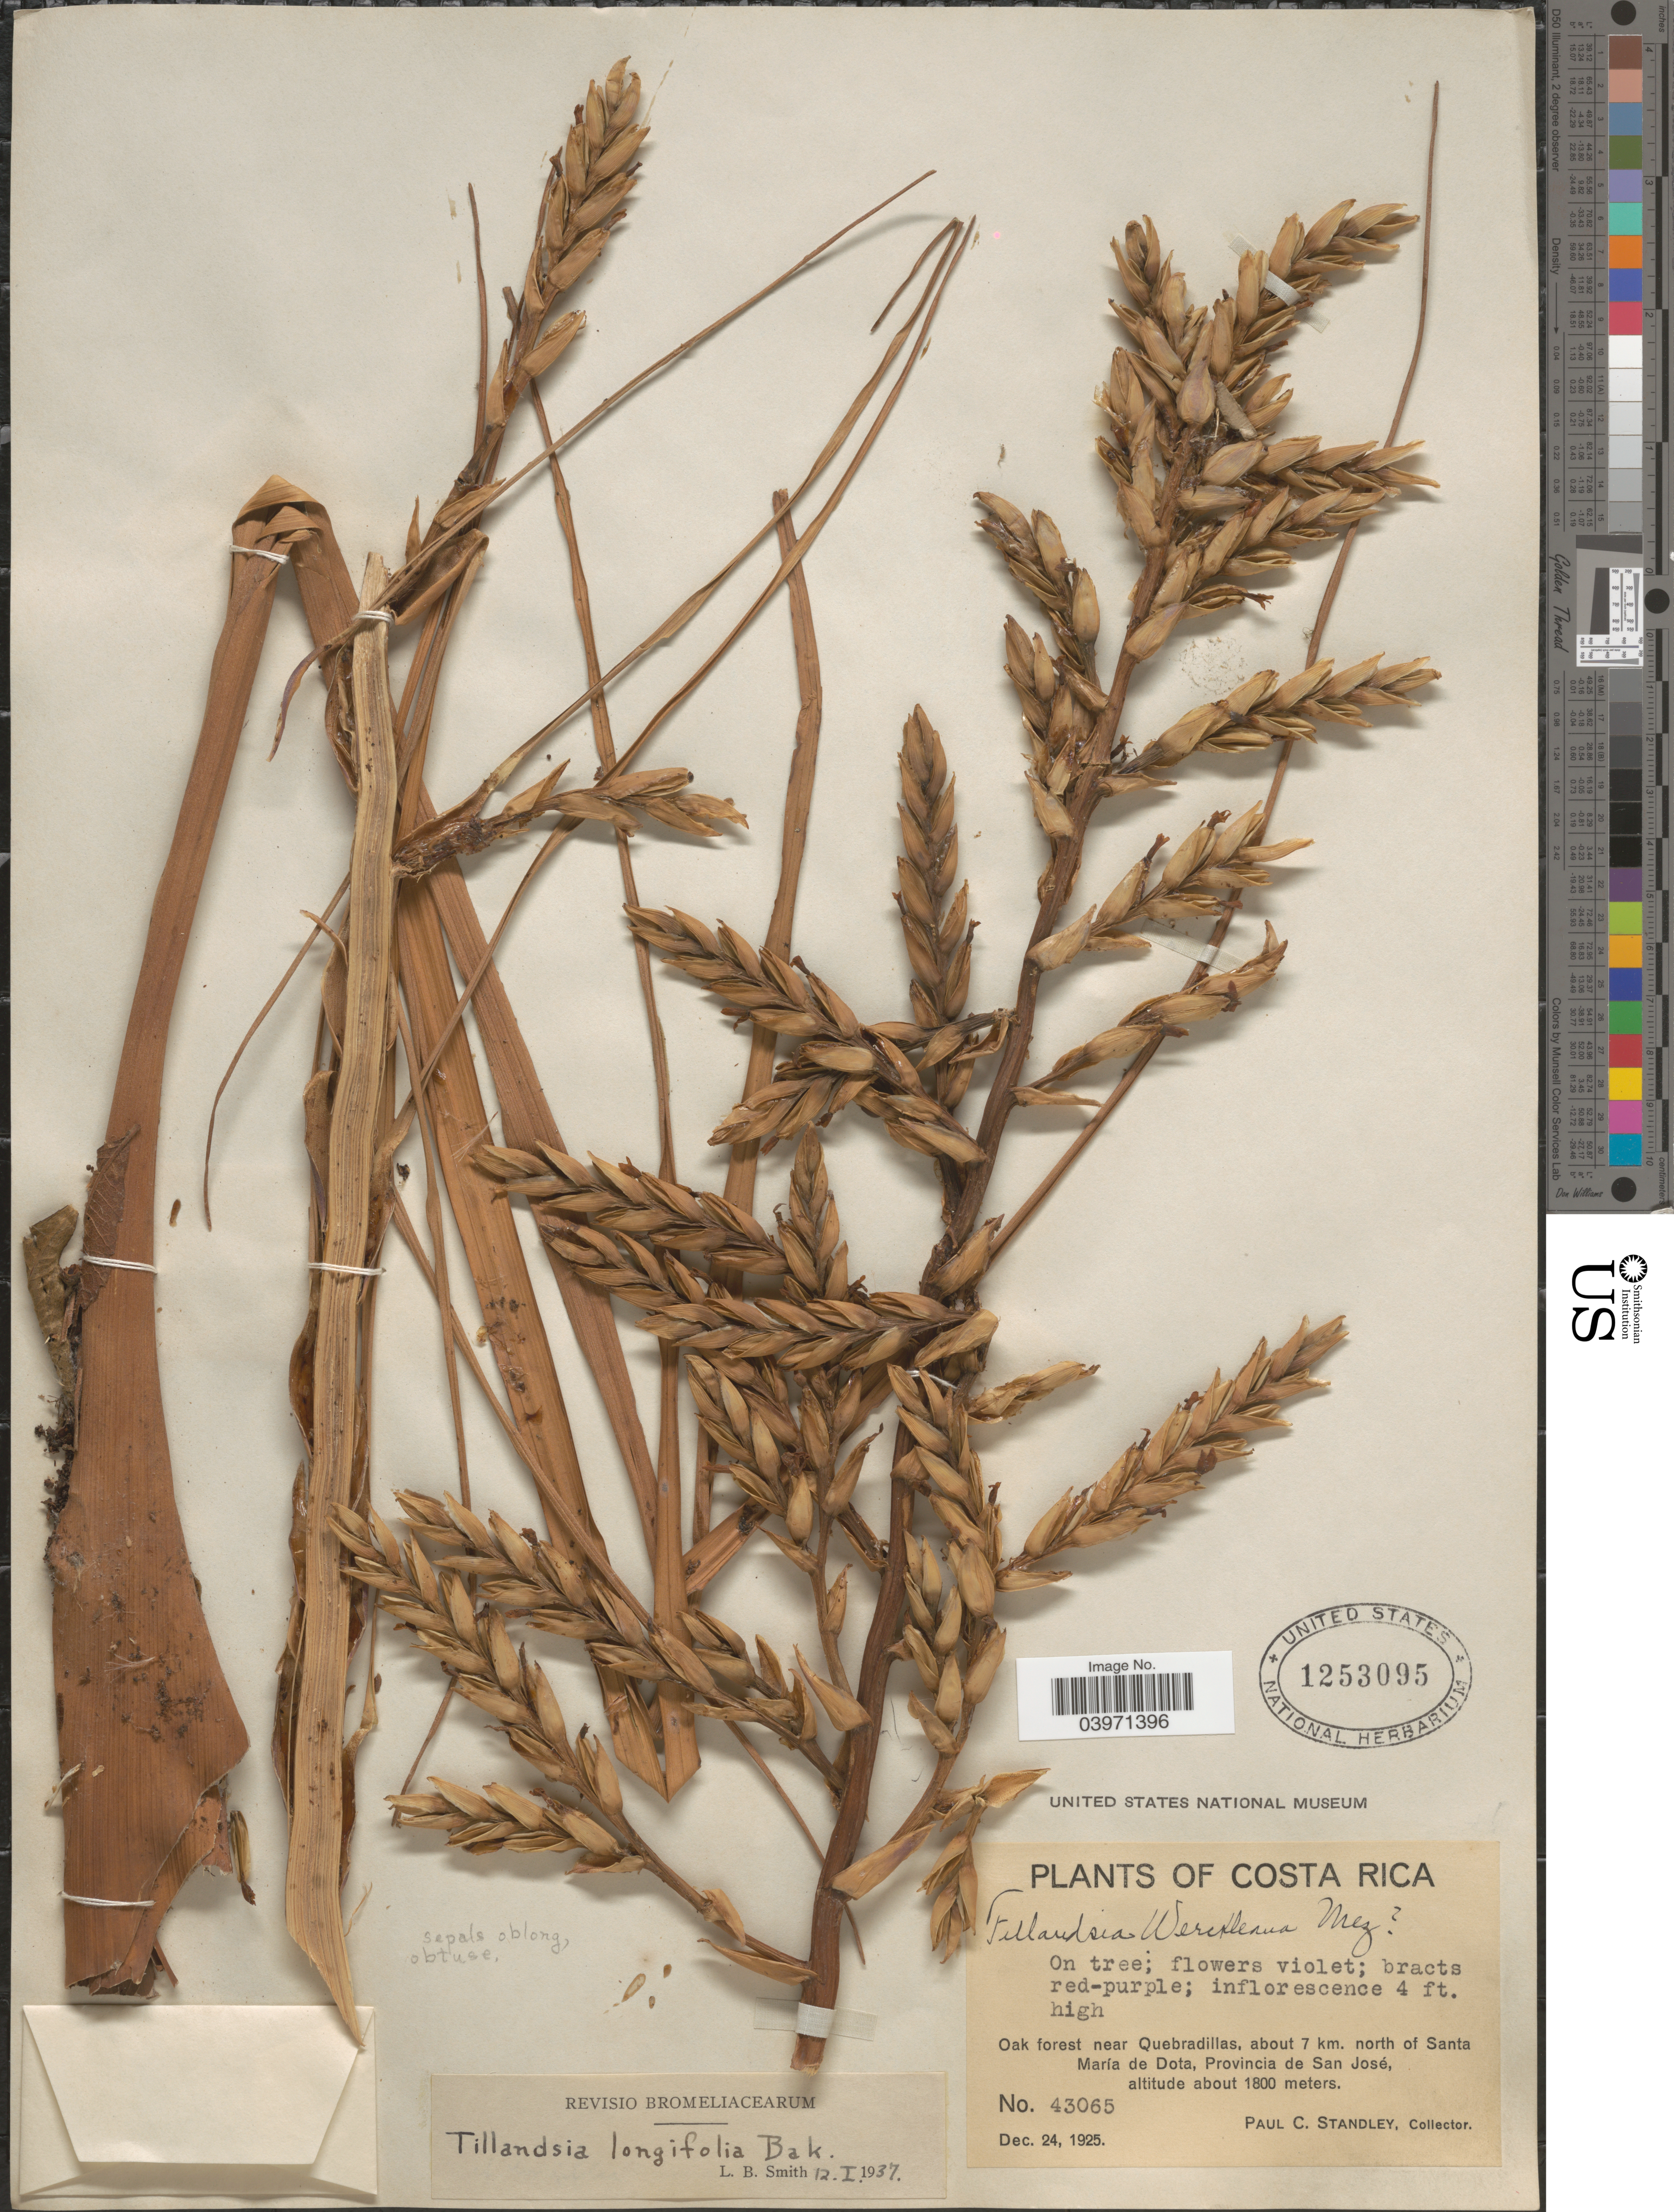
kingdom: Plantae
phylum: Tracheophyta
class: Liliopsida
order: Poales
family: Bromeliaceae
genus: Tillandsia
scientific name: Tillandsia longifolia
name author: Baker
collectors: P. C. Standley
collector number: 43065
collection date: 1925-12-24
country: Costa Rica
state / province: San José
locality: Oak forest near Quebradillas, about 7 km. north of Santa María de Dota.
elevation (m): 1800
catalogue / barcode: US 1253095